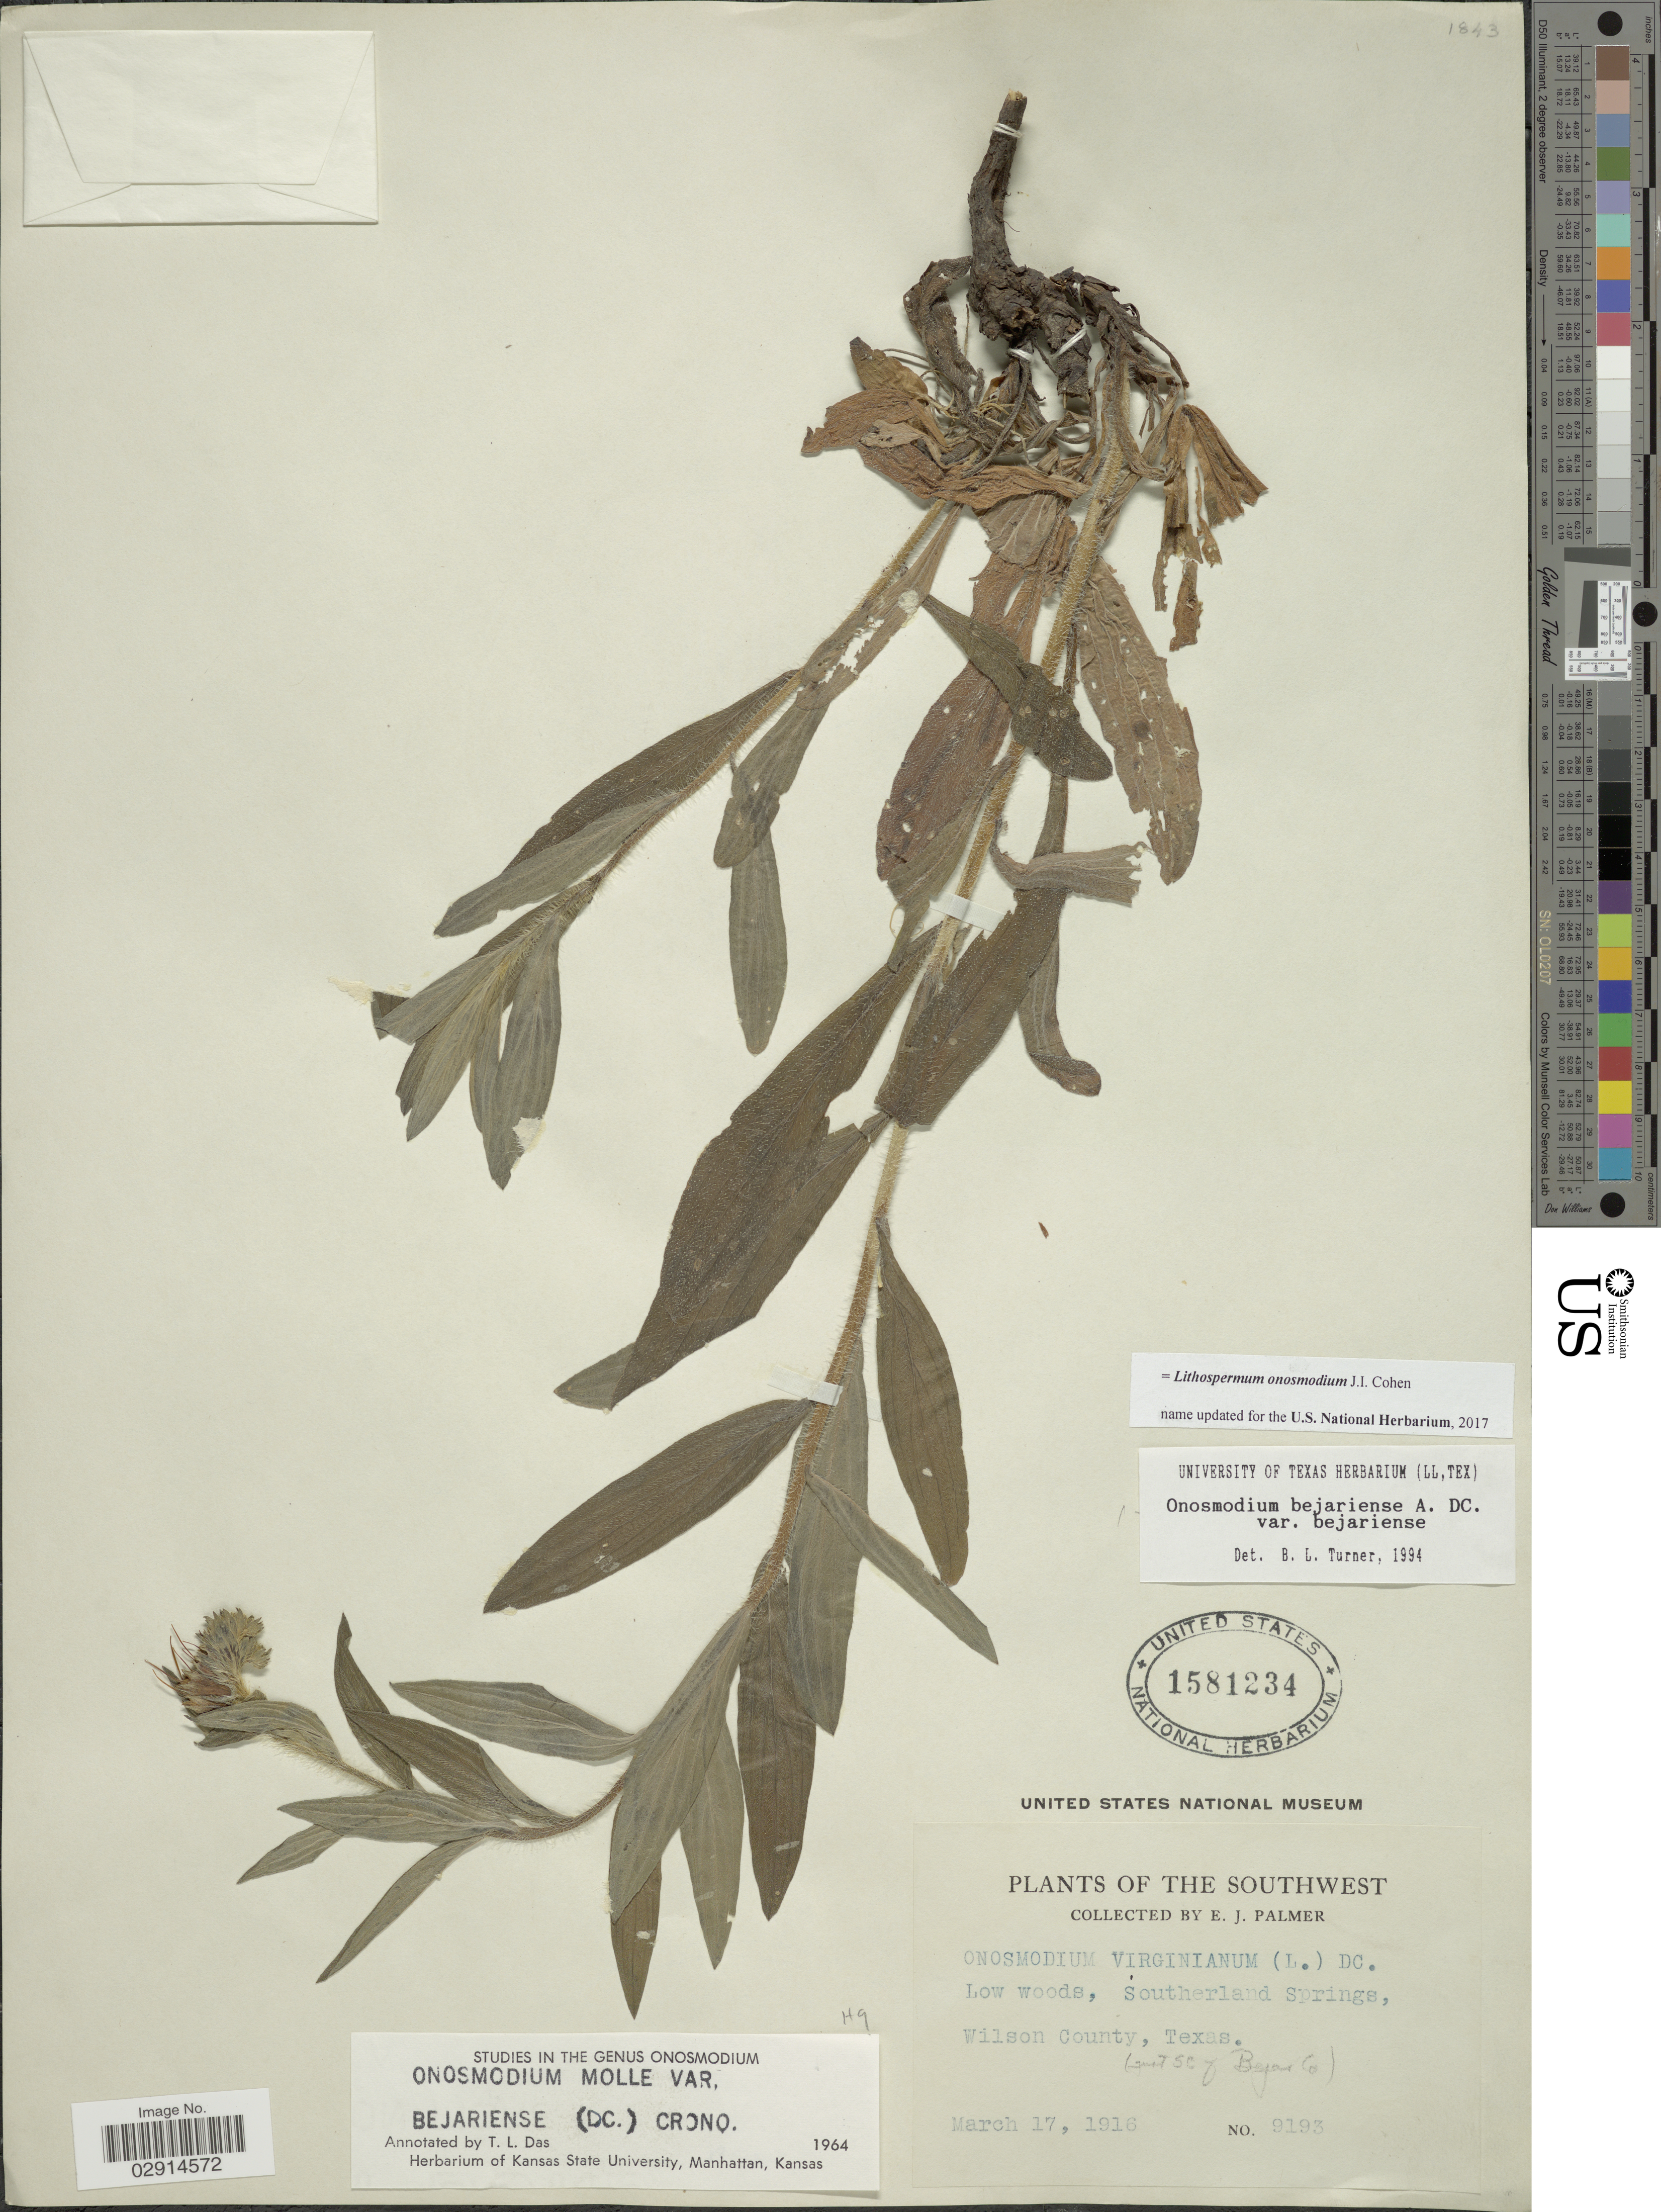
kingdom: Plantae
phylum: Tracheophyta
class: Magnoliopsida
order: Boraginales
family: Boraginaceae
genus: Lithospermum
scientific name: Lithospermum onosmodium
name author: Cohen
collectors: E. J. Palmer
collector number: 9193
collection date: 1916-03-17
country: United States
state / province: Texas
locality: Southwest. Southerland Springs, Wilson County. (Just SE of Bejar Co).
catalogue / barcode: US 1581234